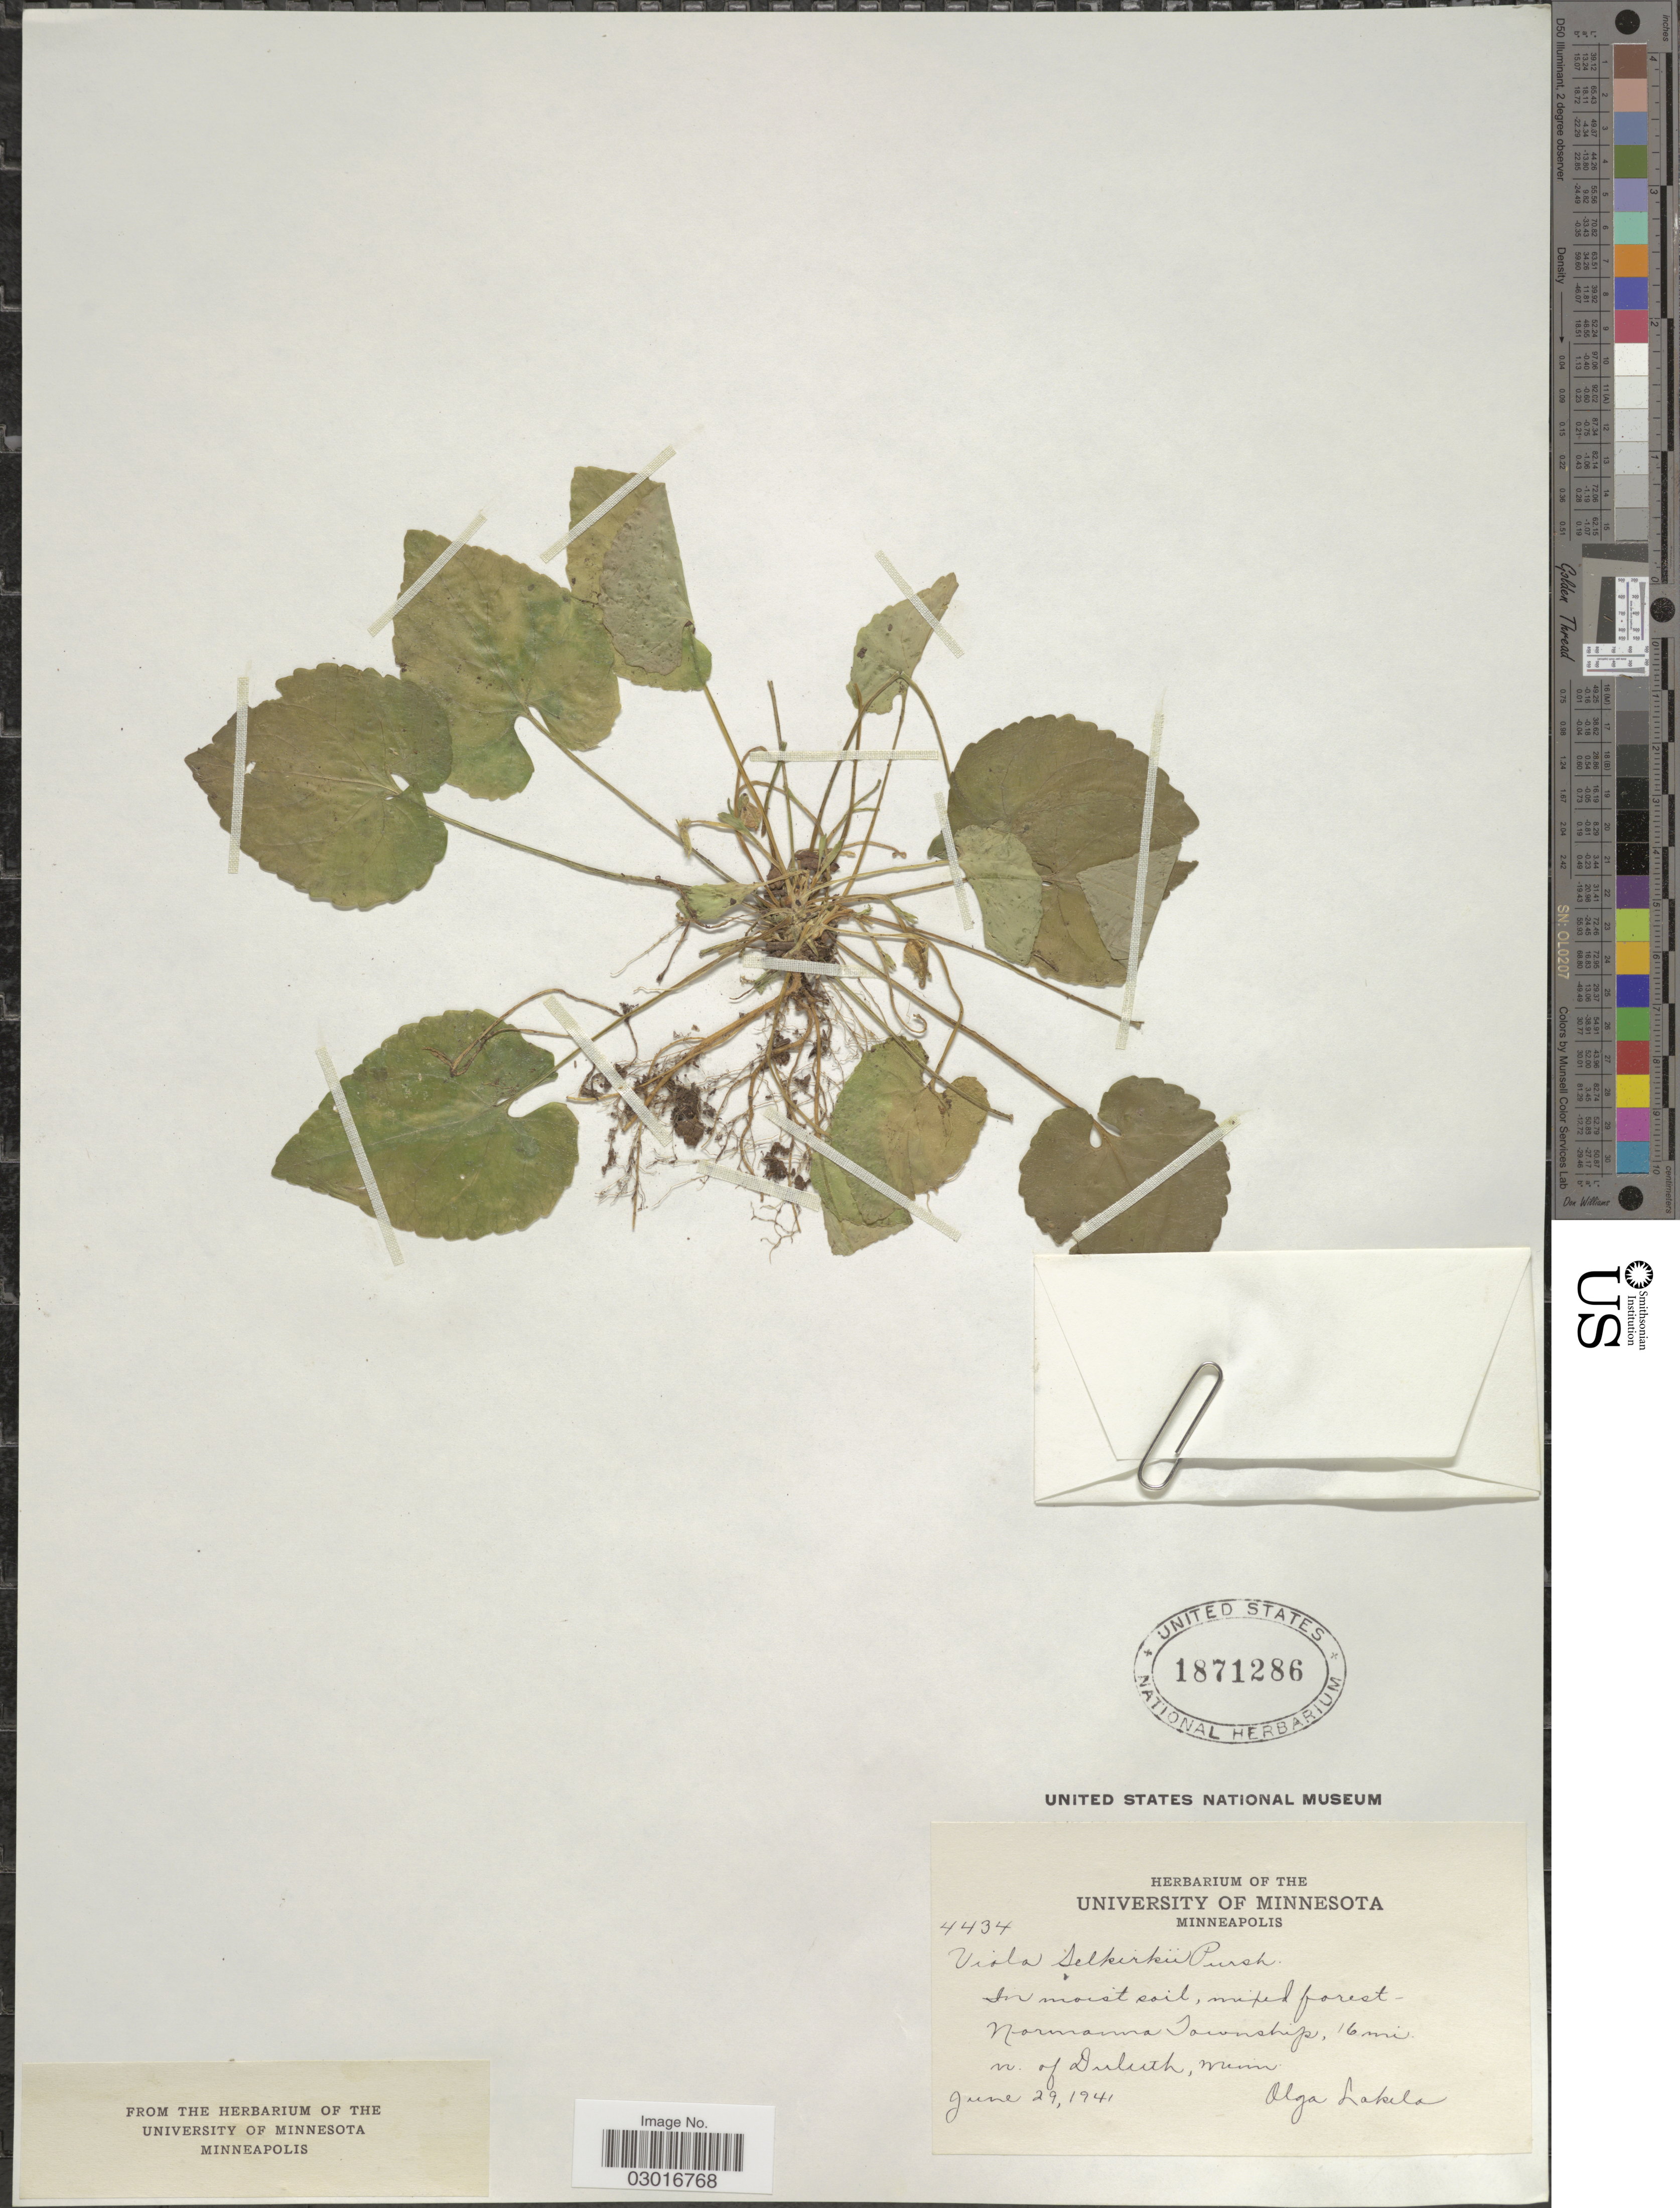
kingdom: Plantae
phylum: Tracheophyta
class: Magnoliopsida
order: Malpighiales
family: Violaceae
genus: Viola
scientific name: Viola selkirkii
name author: Pursh ex Goldie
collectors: O. K. Lakela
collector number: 4434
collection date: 1941-06-29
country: United States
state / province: Minnesota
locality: Normanna Township, 16 mi. N. of Duluth.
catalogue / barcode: US 1871286